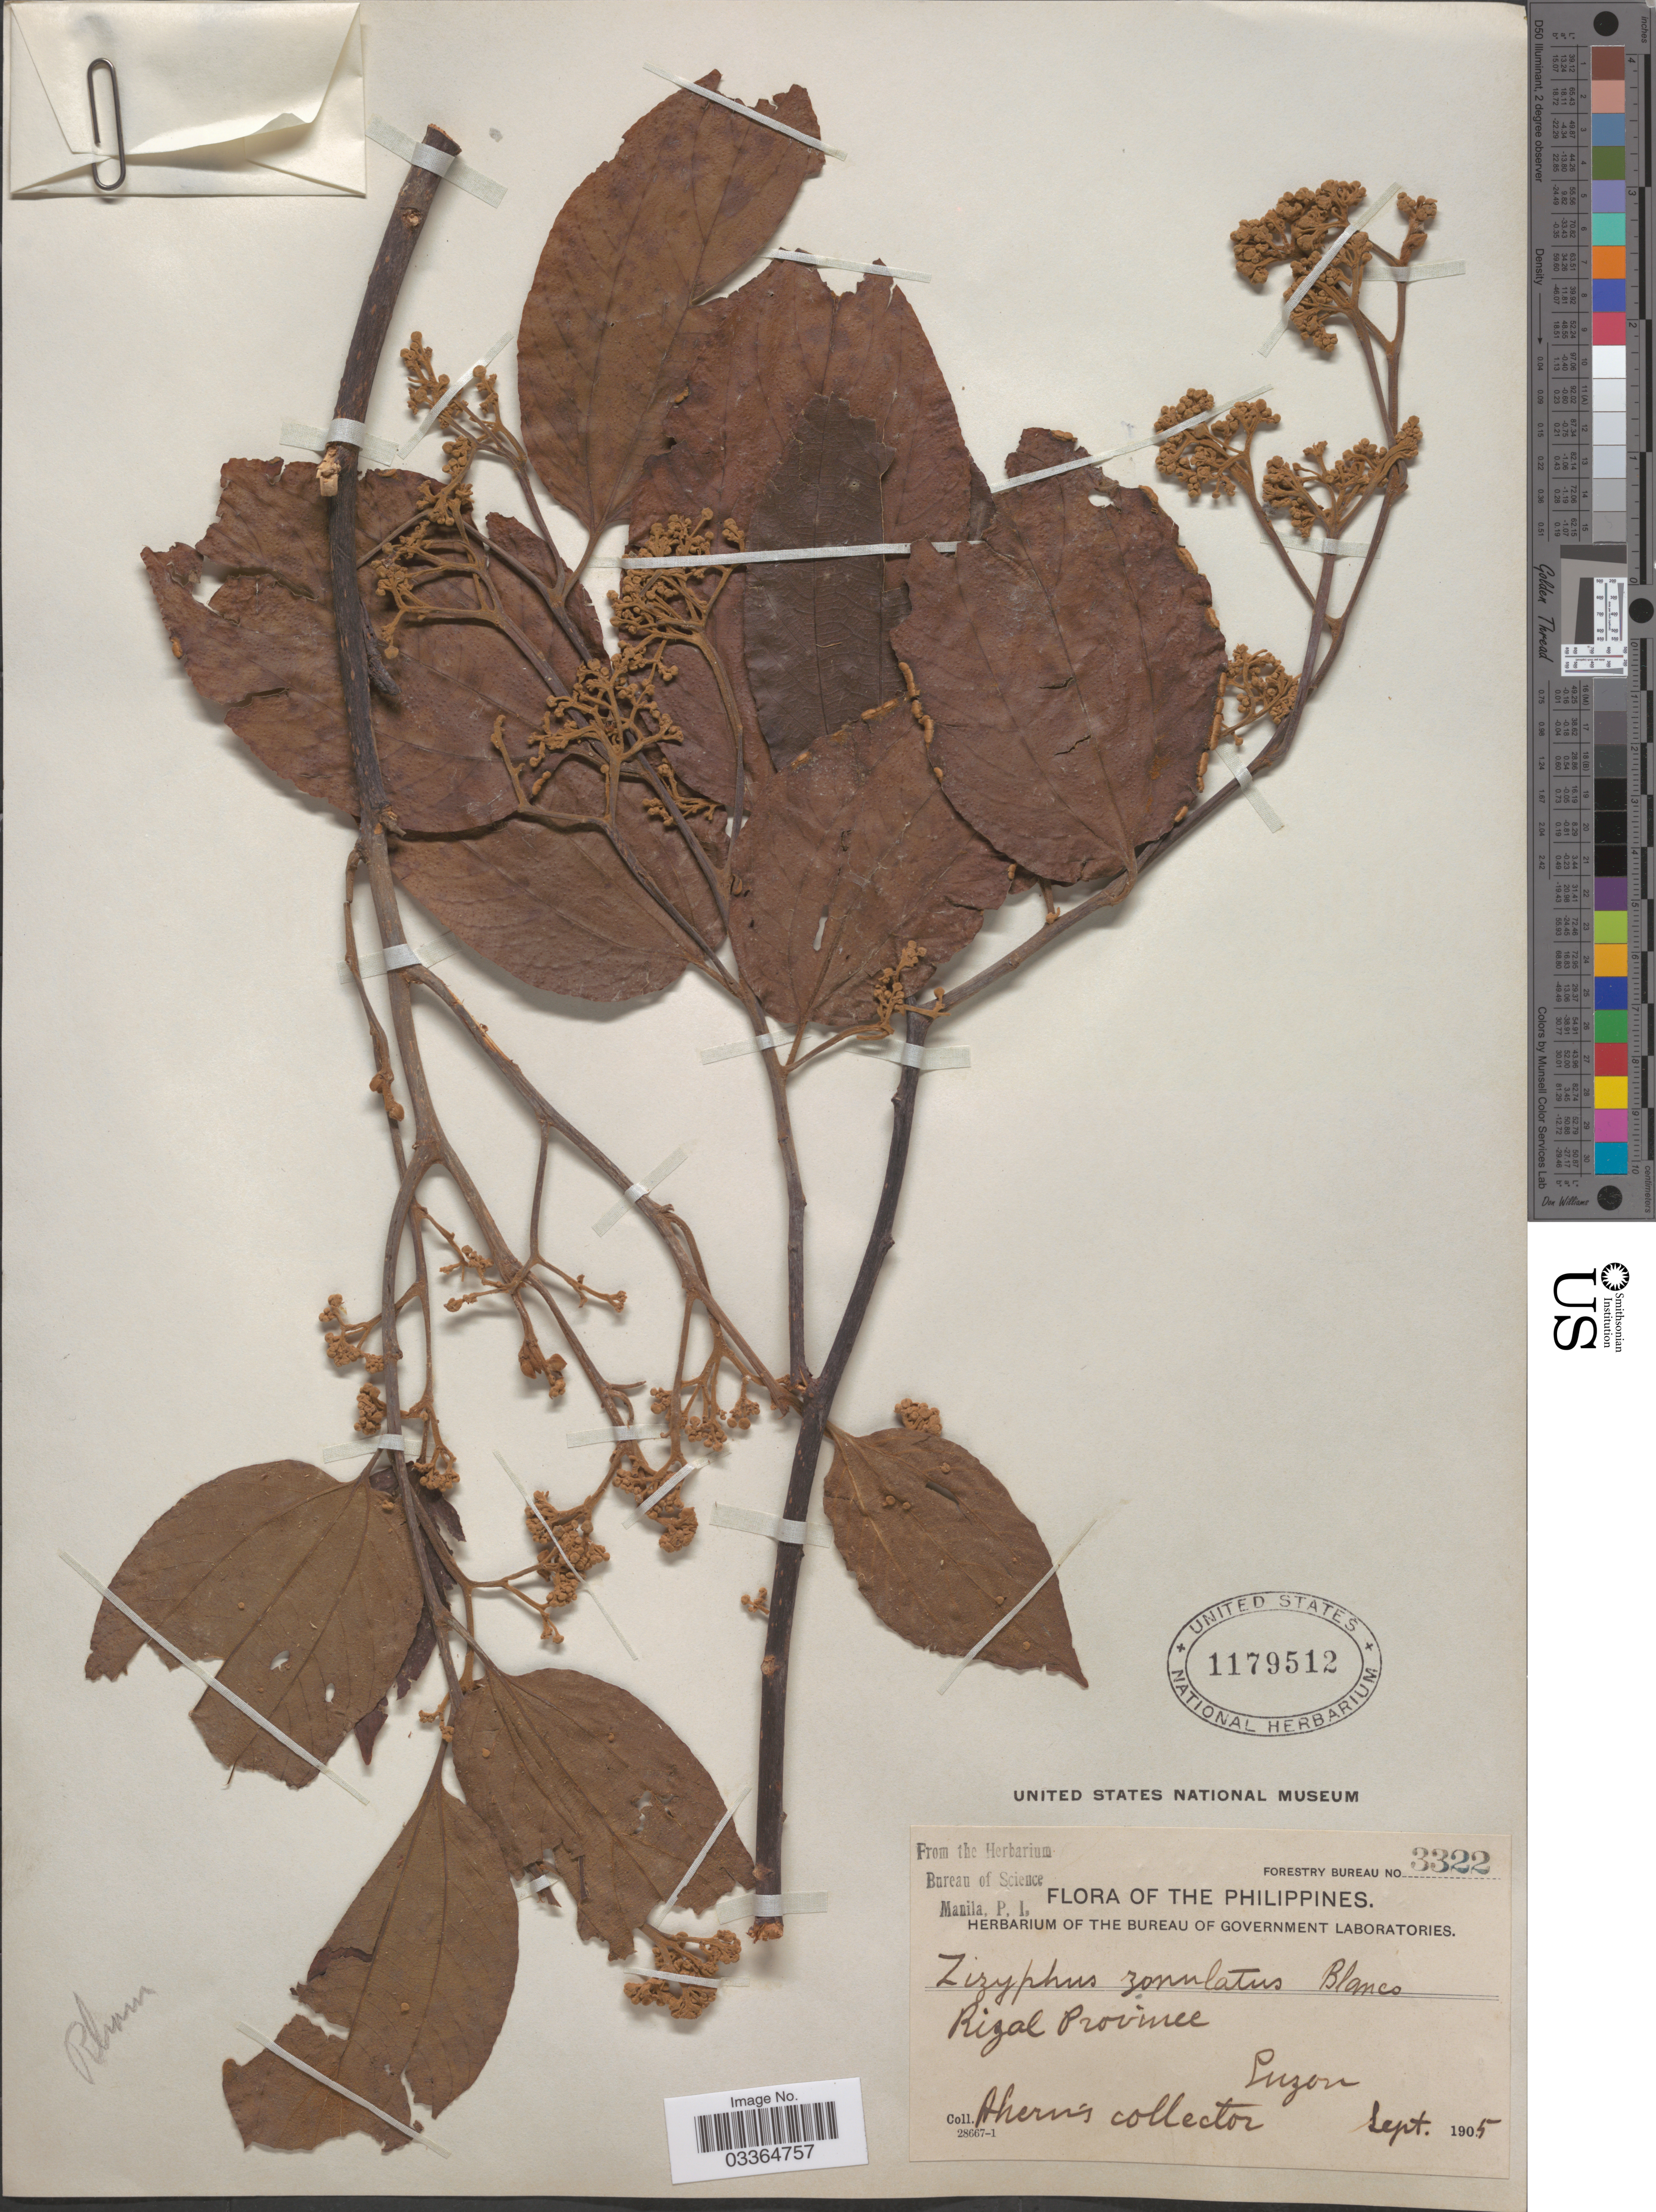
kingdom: Plantae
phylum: Tracheophyta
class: Magnoliopsida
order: Rosales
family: Rhamnaceae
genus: Ziziphus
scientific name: Ziziphus talanai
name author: (Blanco) Merr.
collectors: Ahern's collector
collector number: Forestry Bureau 3322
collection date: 1905-09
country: Philippines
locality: Rizal Province. Luzon.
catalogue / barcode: US 1179512